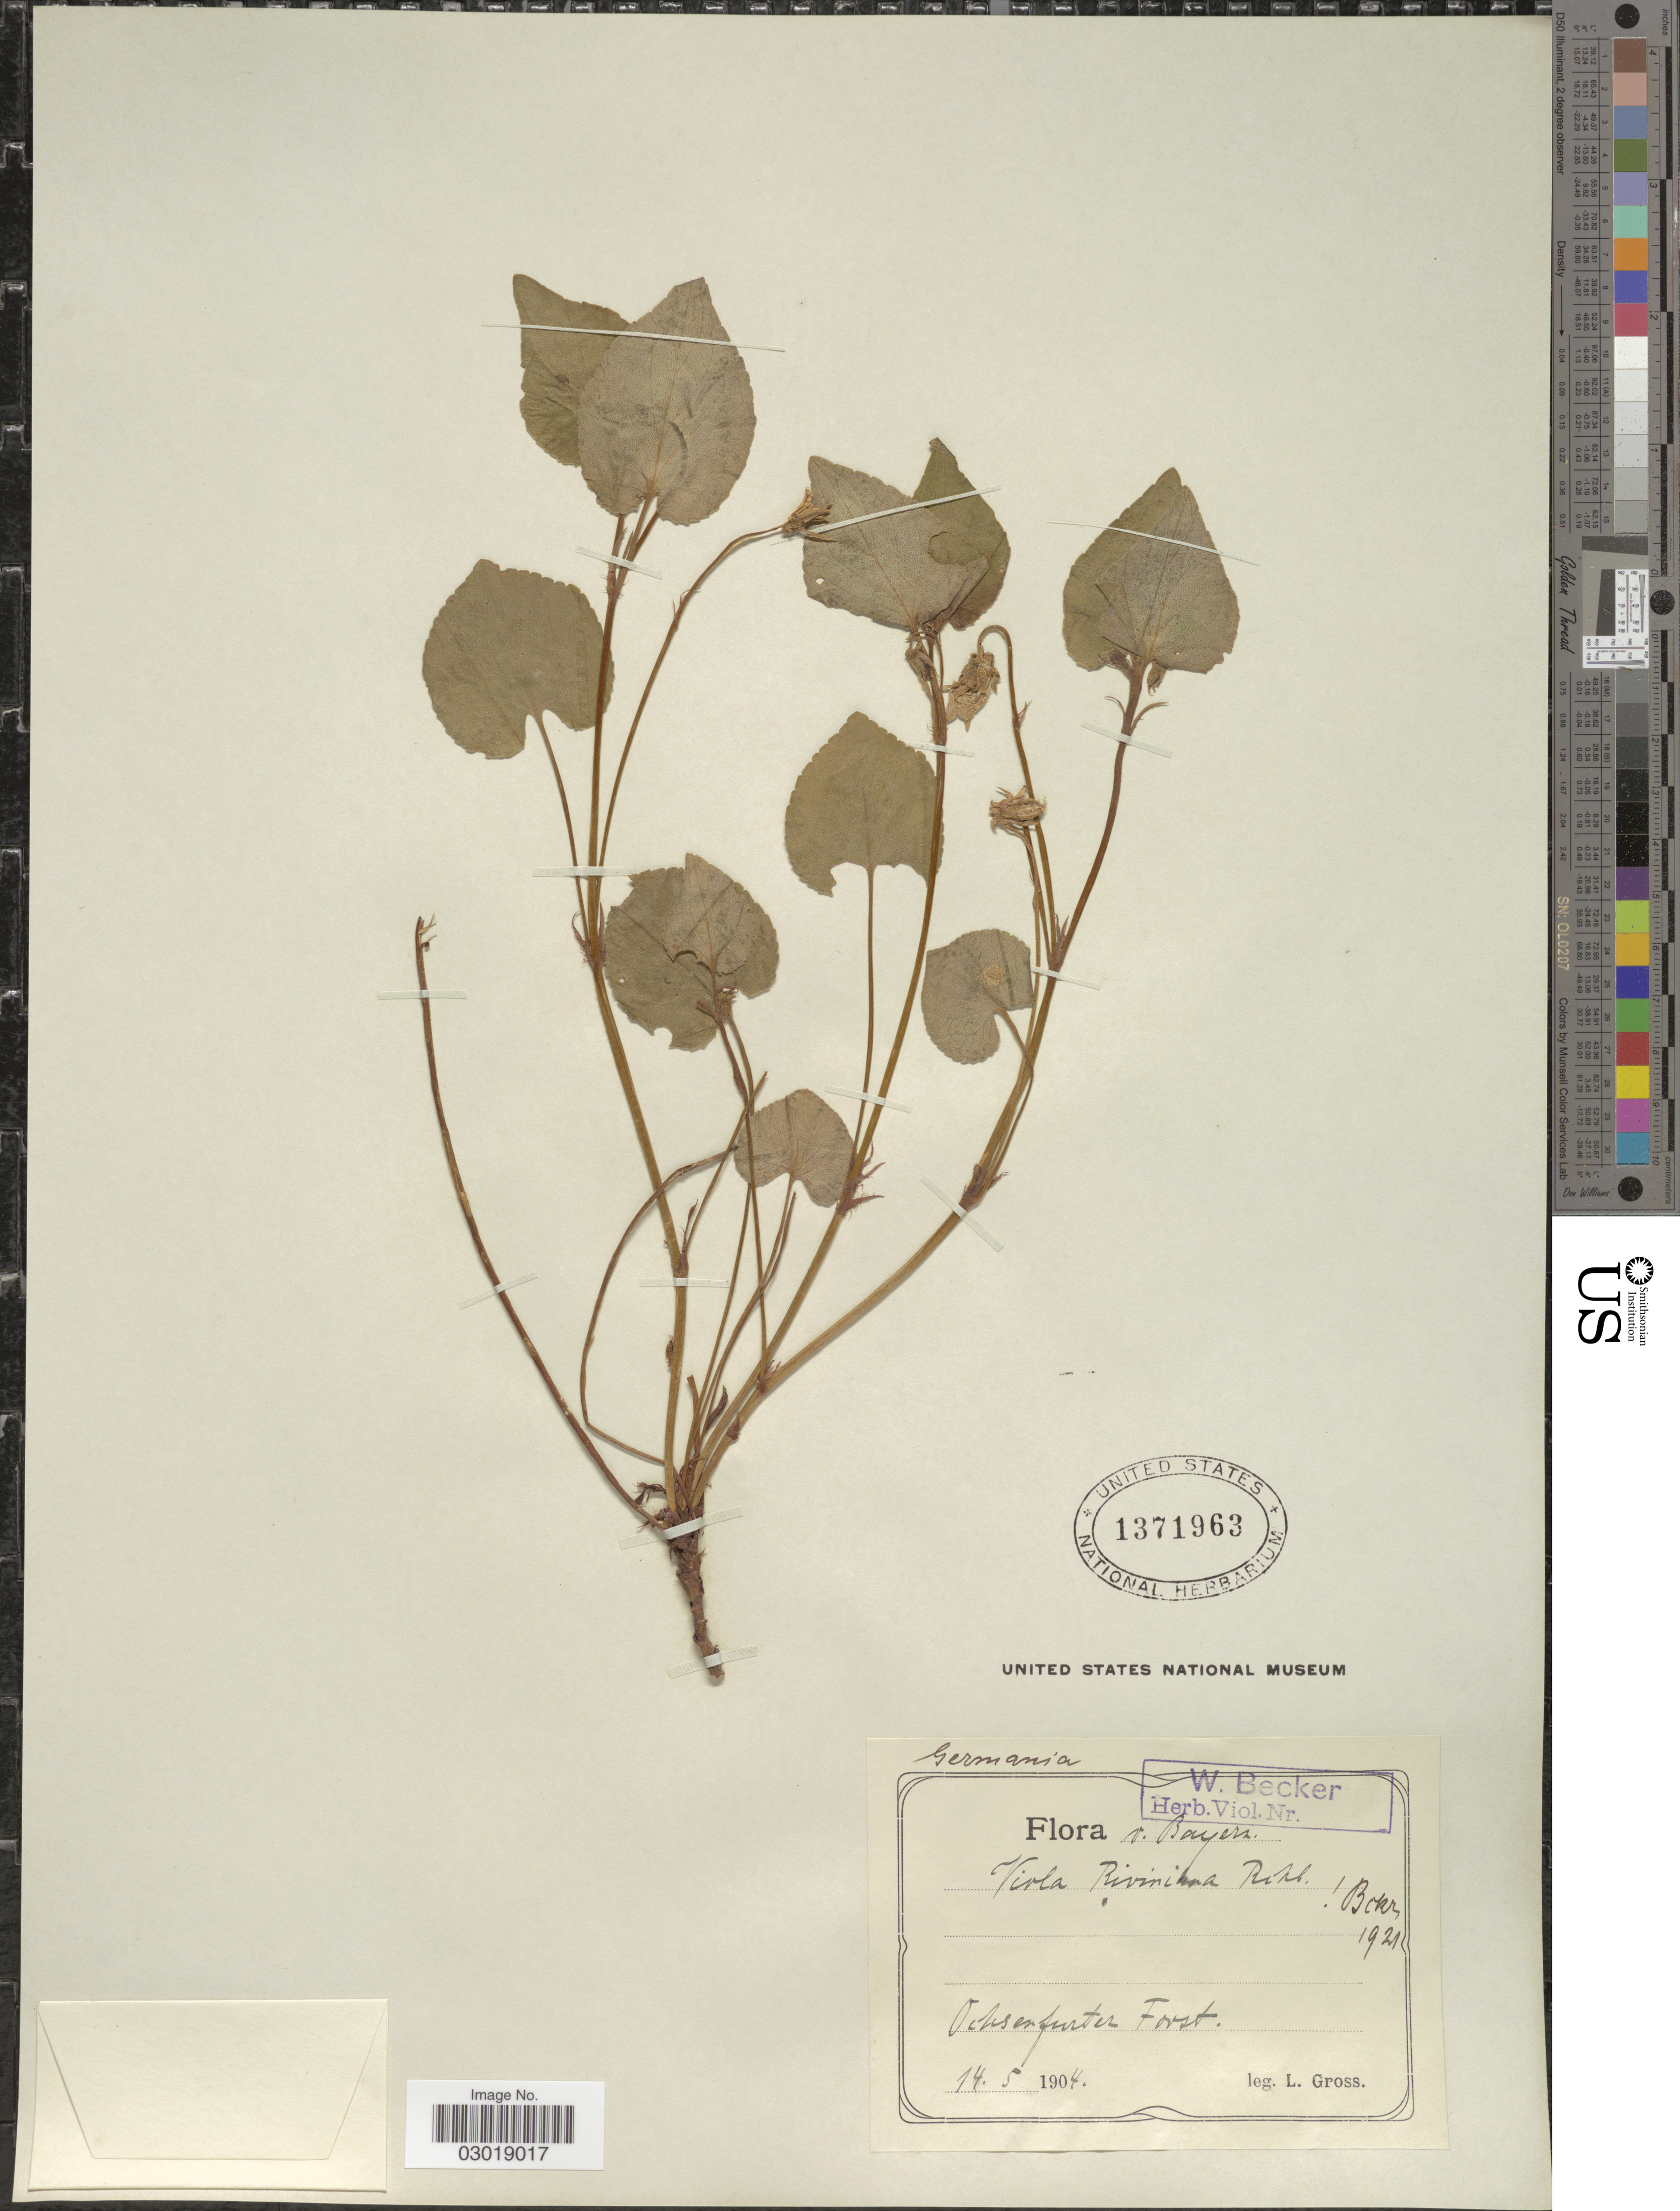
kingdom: Plantae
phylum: Tracheophyta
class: Magnoliopsida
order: Malpighiales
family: Violaceae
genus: Viola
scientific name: Viola riviniana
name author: Rchb.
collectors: L. Gross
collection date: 1904-05-14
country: Germany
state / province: Bayern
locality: Ochsenfurter Forst.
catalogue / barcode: US 1371963